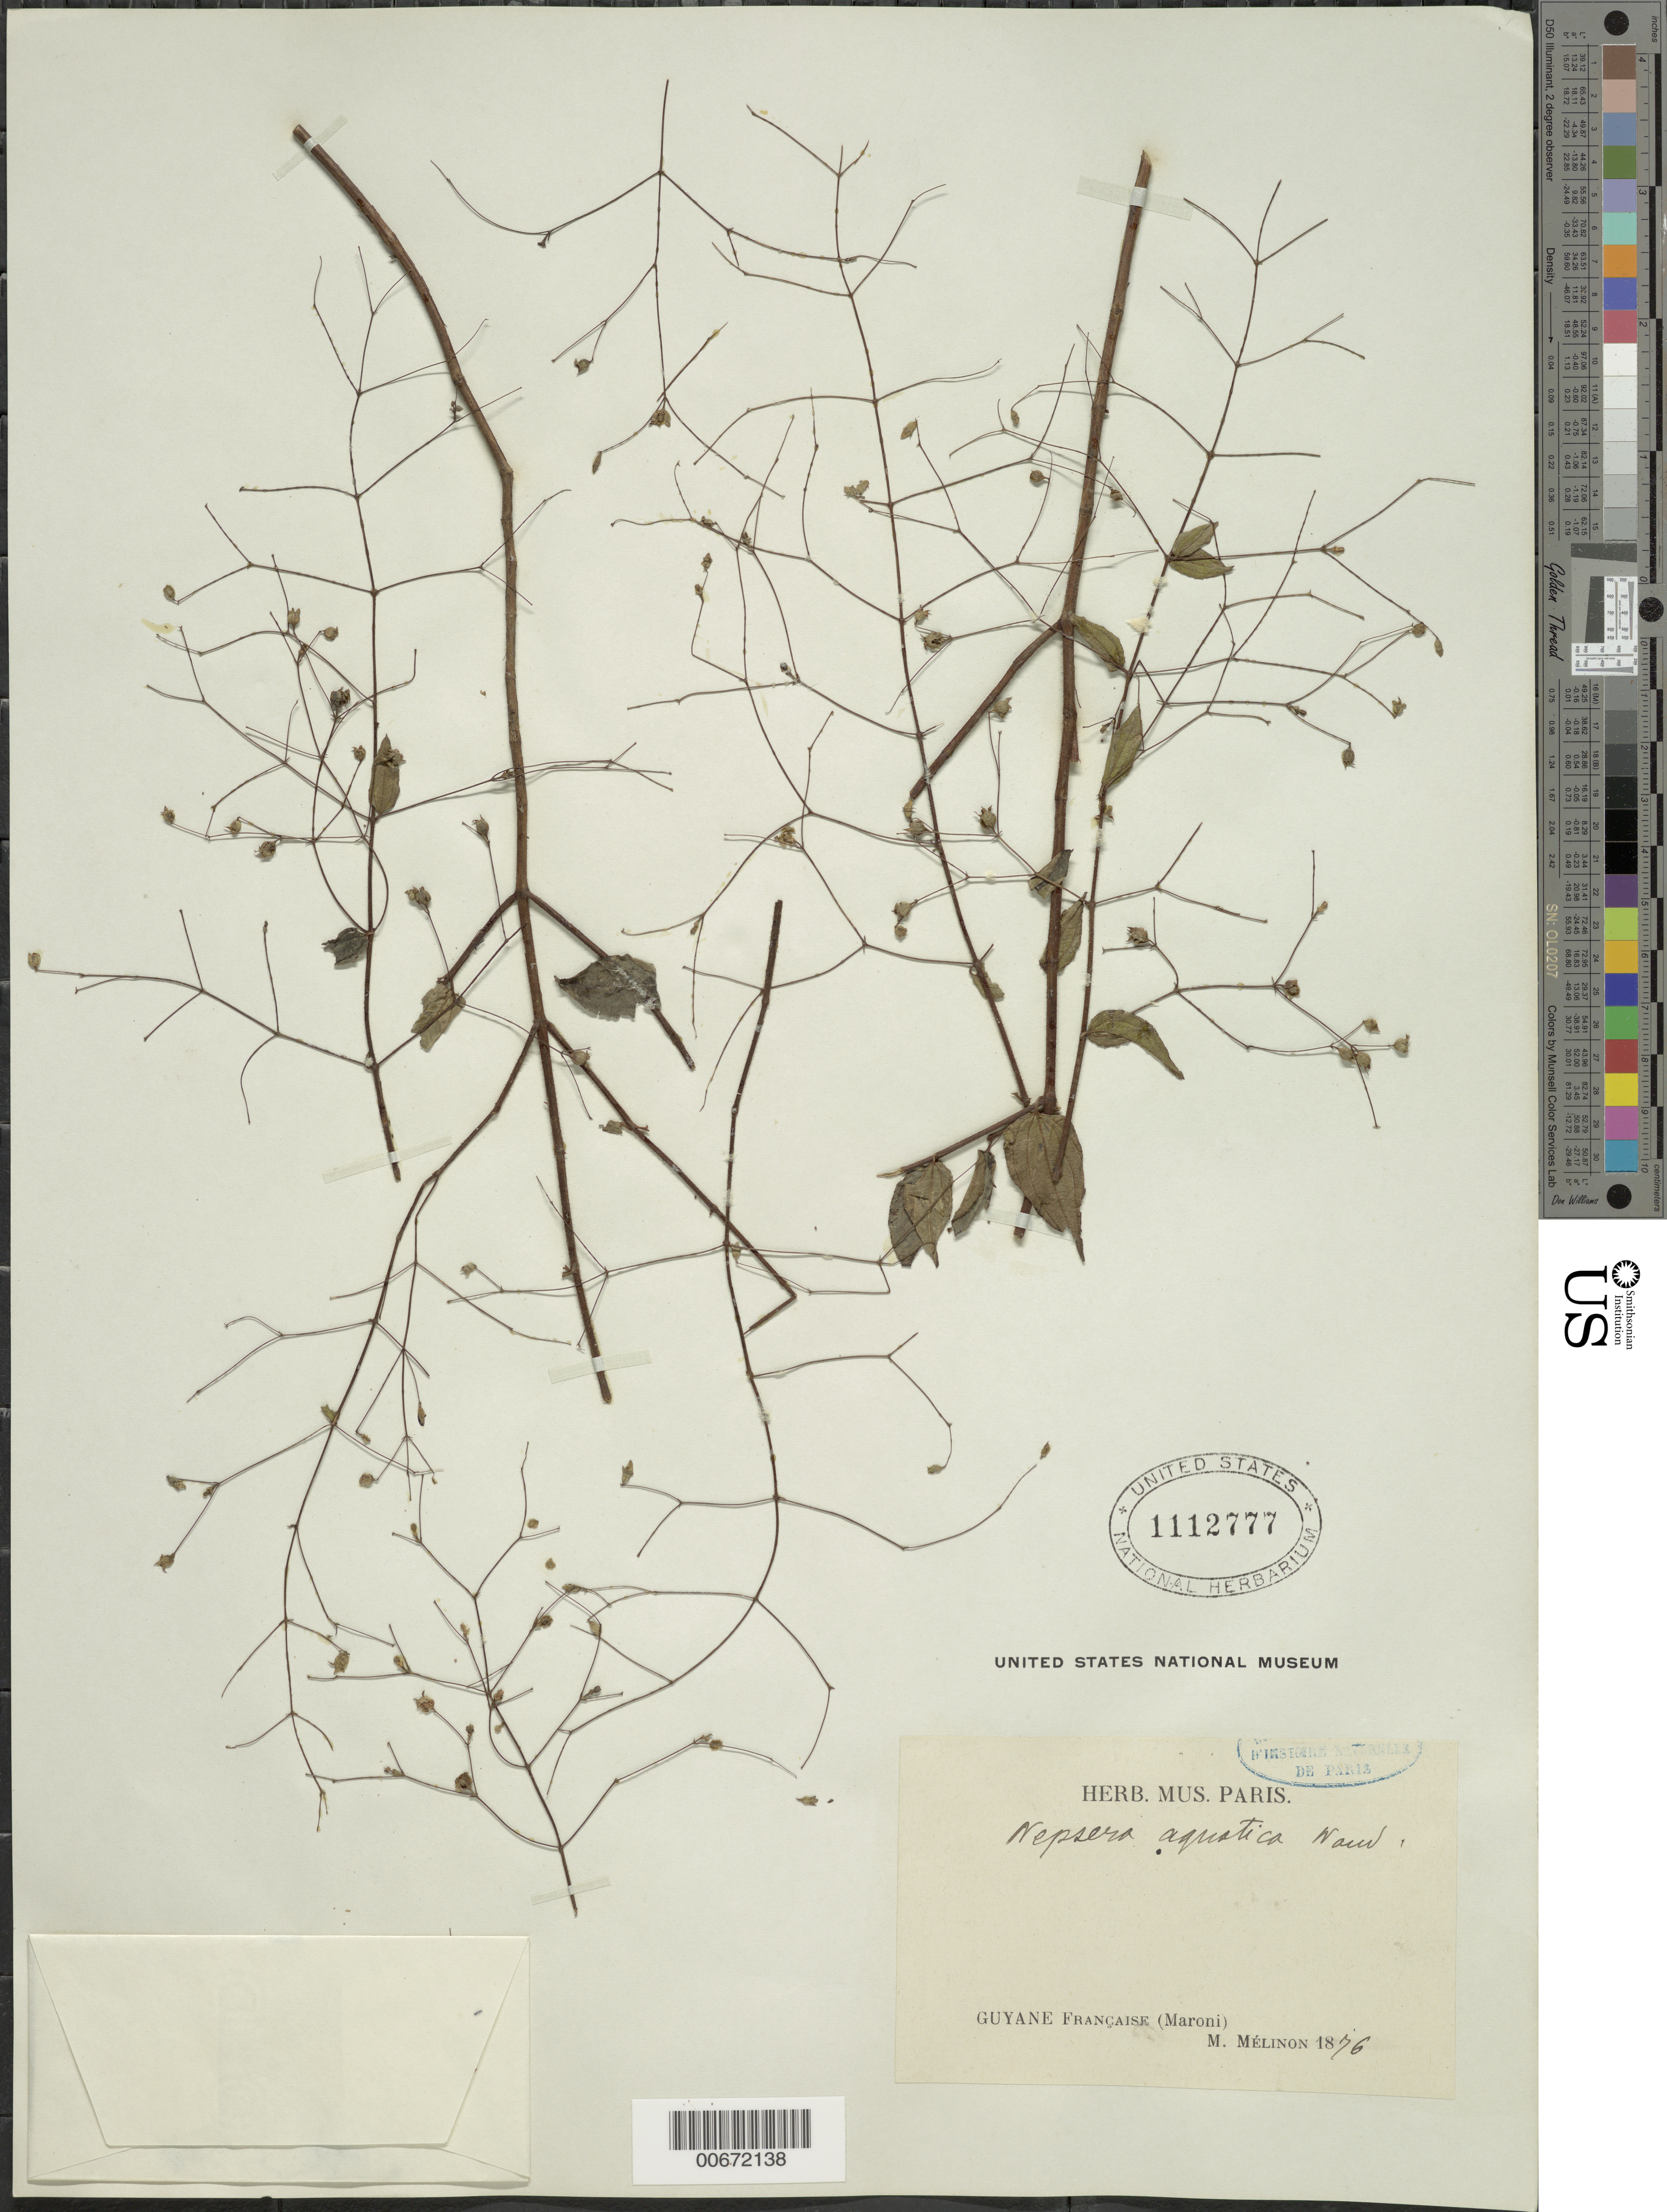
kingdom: Plantae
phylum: Tracheophyta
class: Magnoliopsida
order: Myrtales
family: Melastomataceae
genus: Nepsera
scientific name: Nepsera aquatica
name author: (Aubl.) Naudin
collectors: E. Mélinon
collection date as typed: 1876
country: French Guiana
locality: Maroni R.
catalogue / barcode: US 1112777